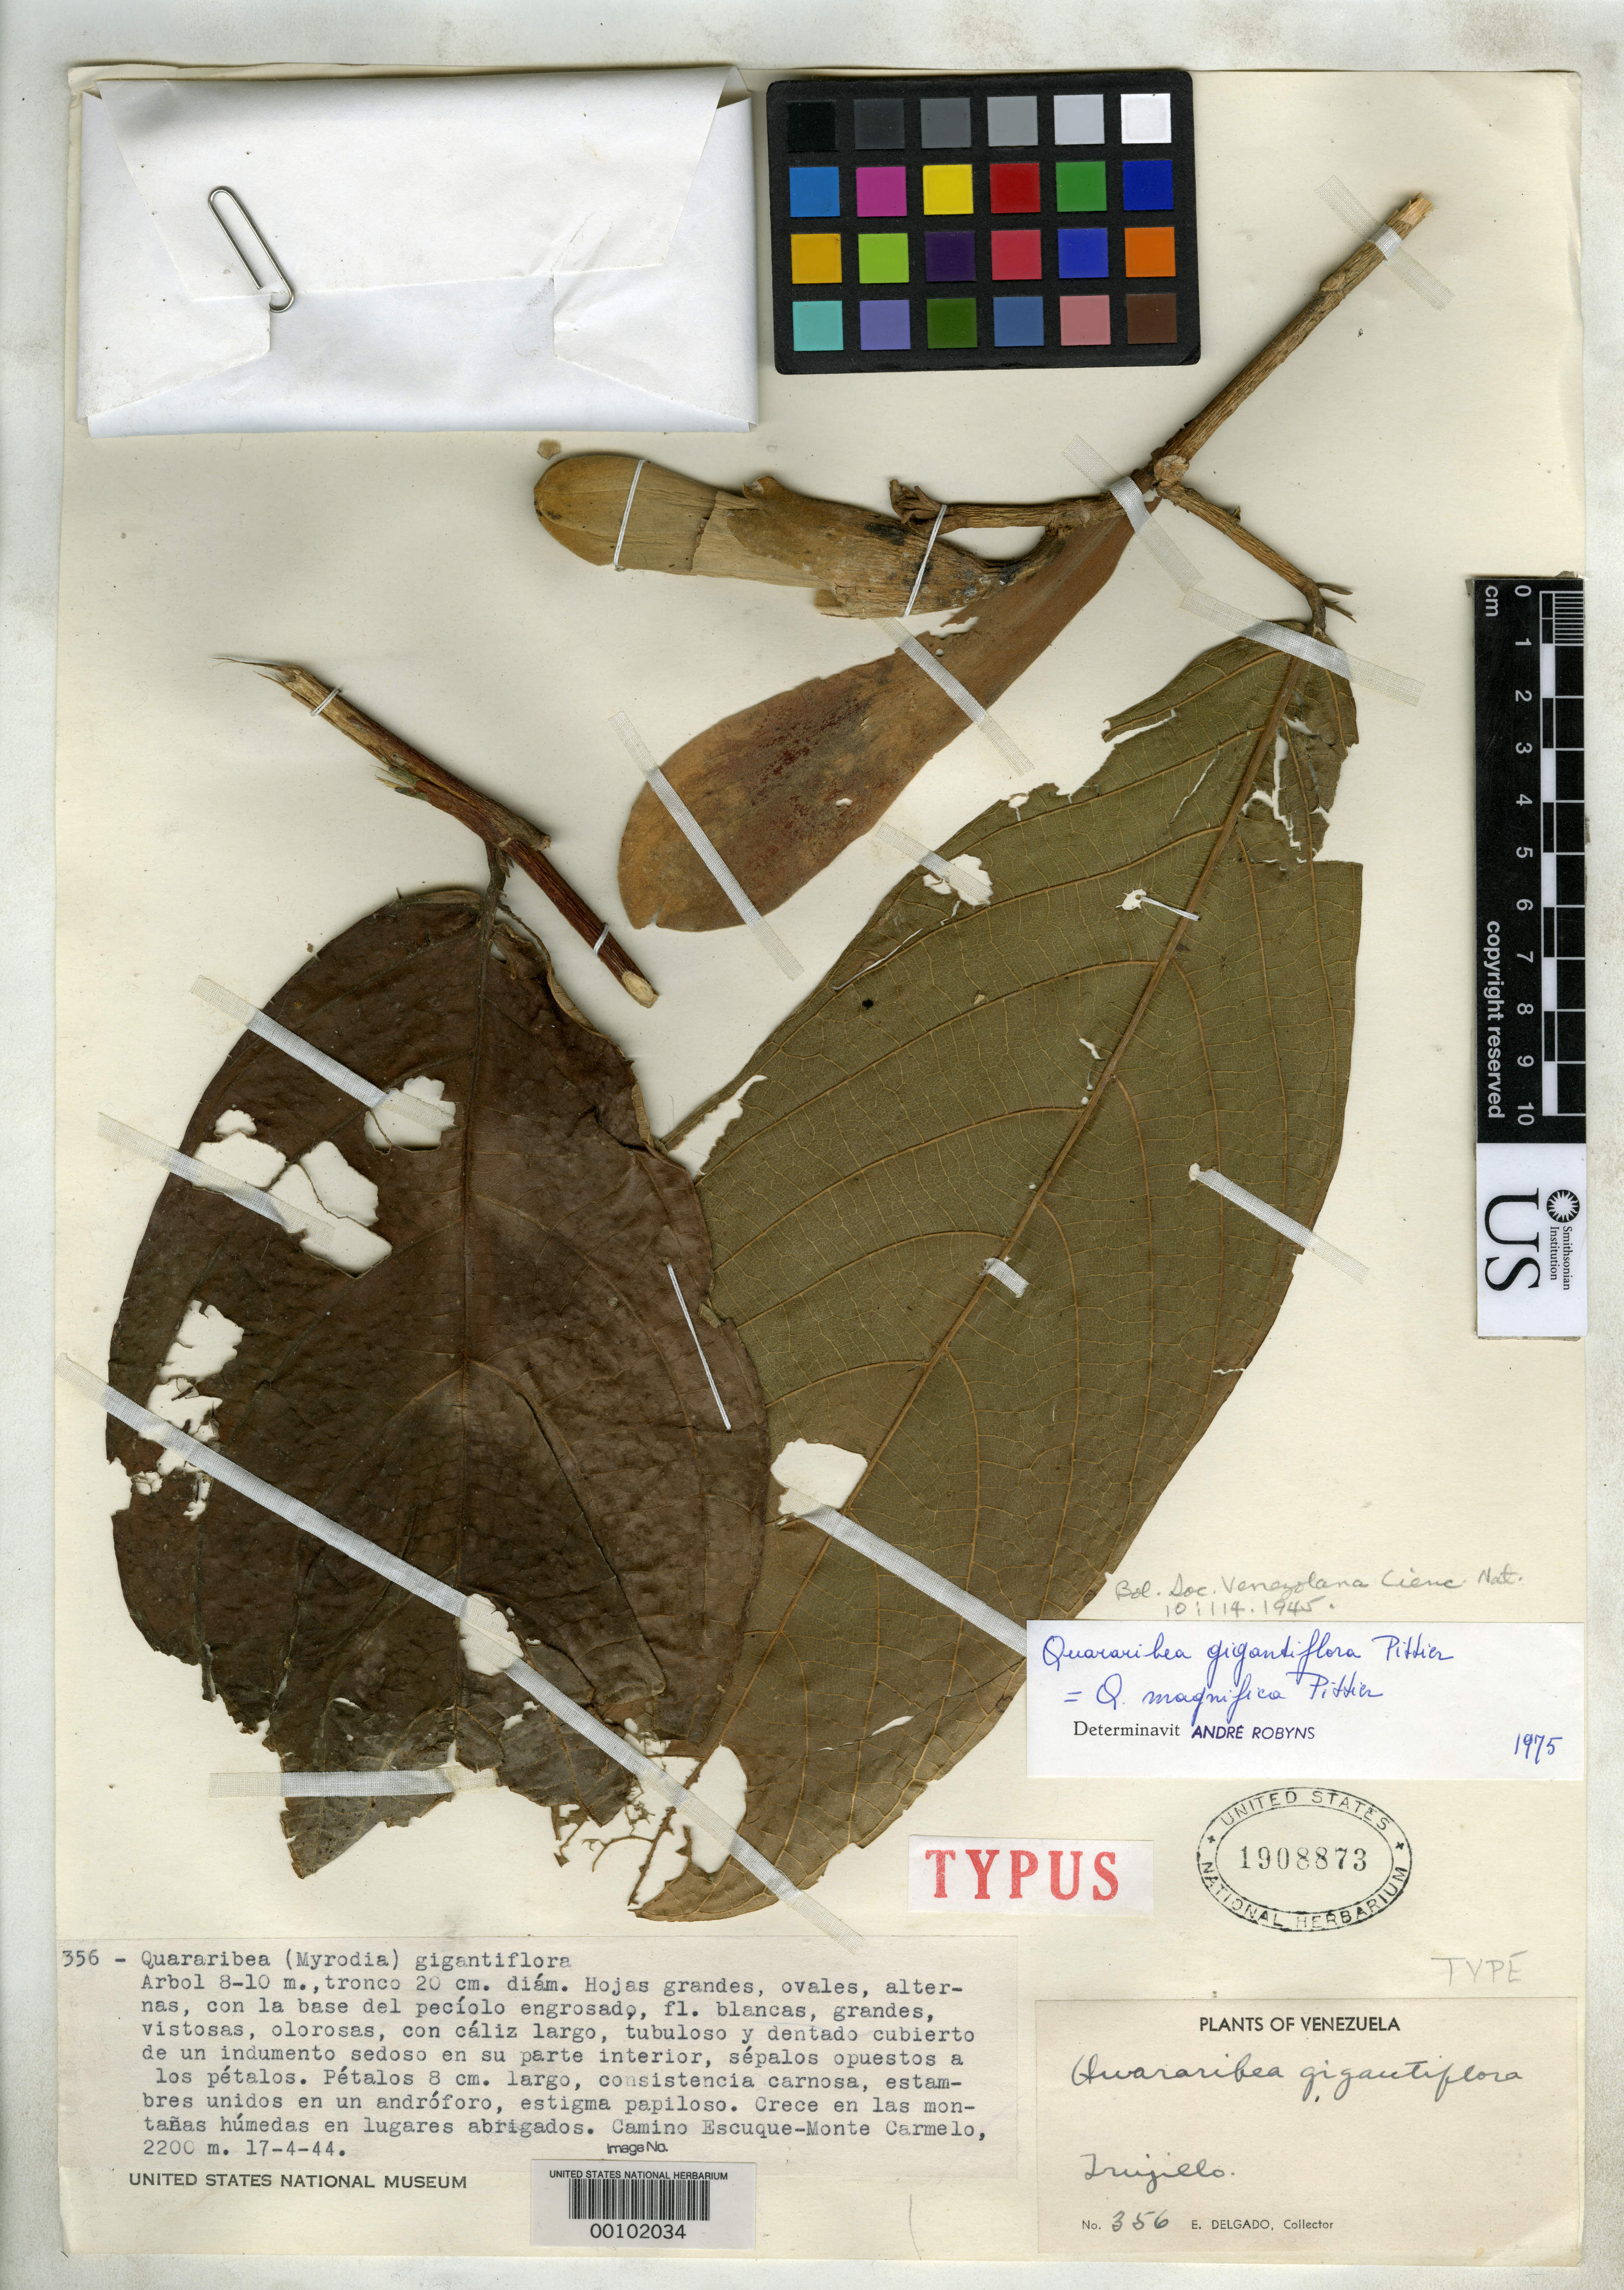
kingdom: Plantae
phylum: Tracheophyta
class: Magnoliopsida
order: Malvales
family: Malvaceae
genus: Quararibea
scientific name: Quararibea gigantiflora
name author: Pittier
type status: Holotype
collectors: E. Delgado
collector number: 356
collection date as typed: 17 Apr 1944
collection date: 1944-04-17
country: Venezuela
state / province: Trujillo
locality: Camino Escuque - Monte Carmelo.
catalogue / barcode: US 1908873